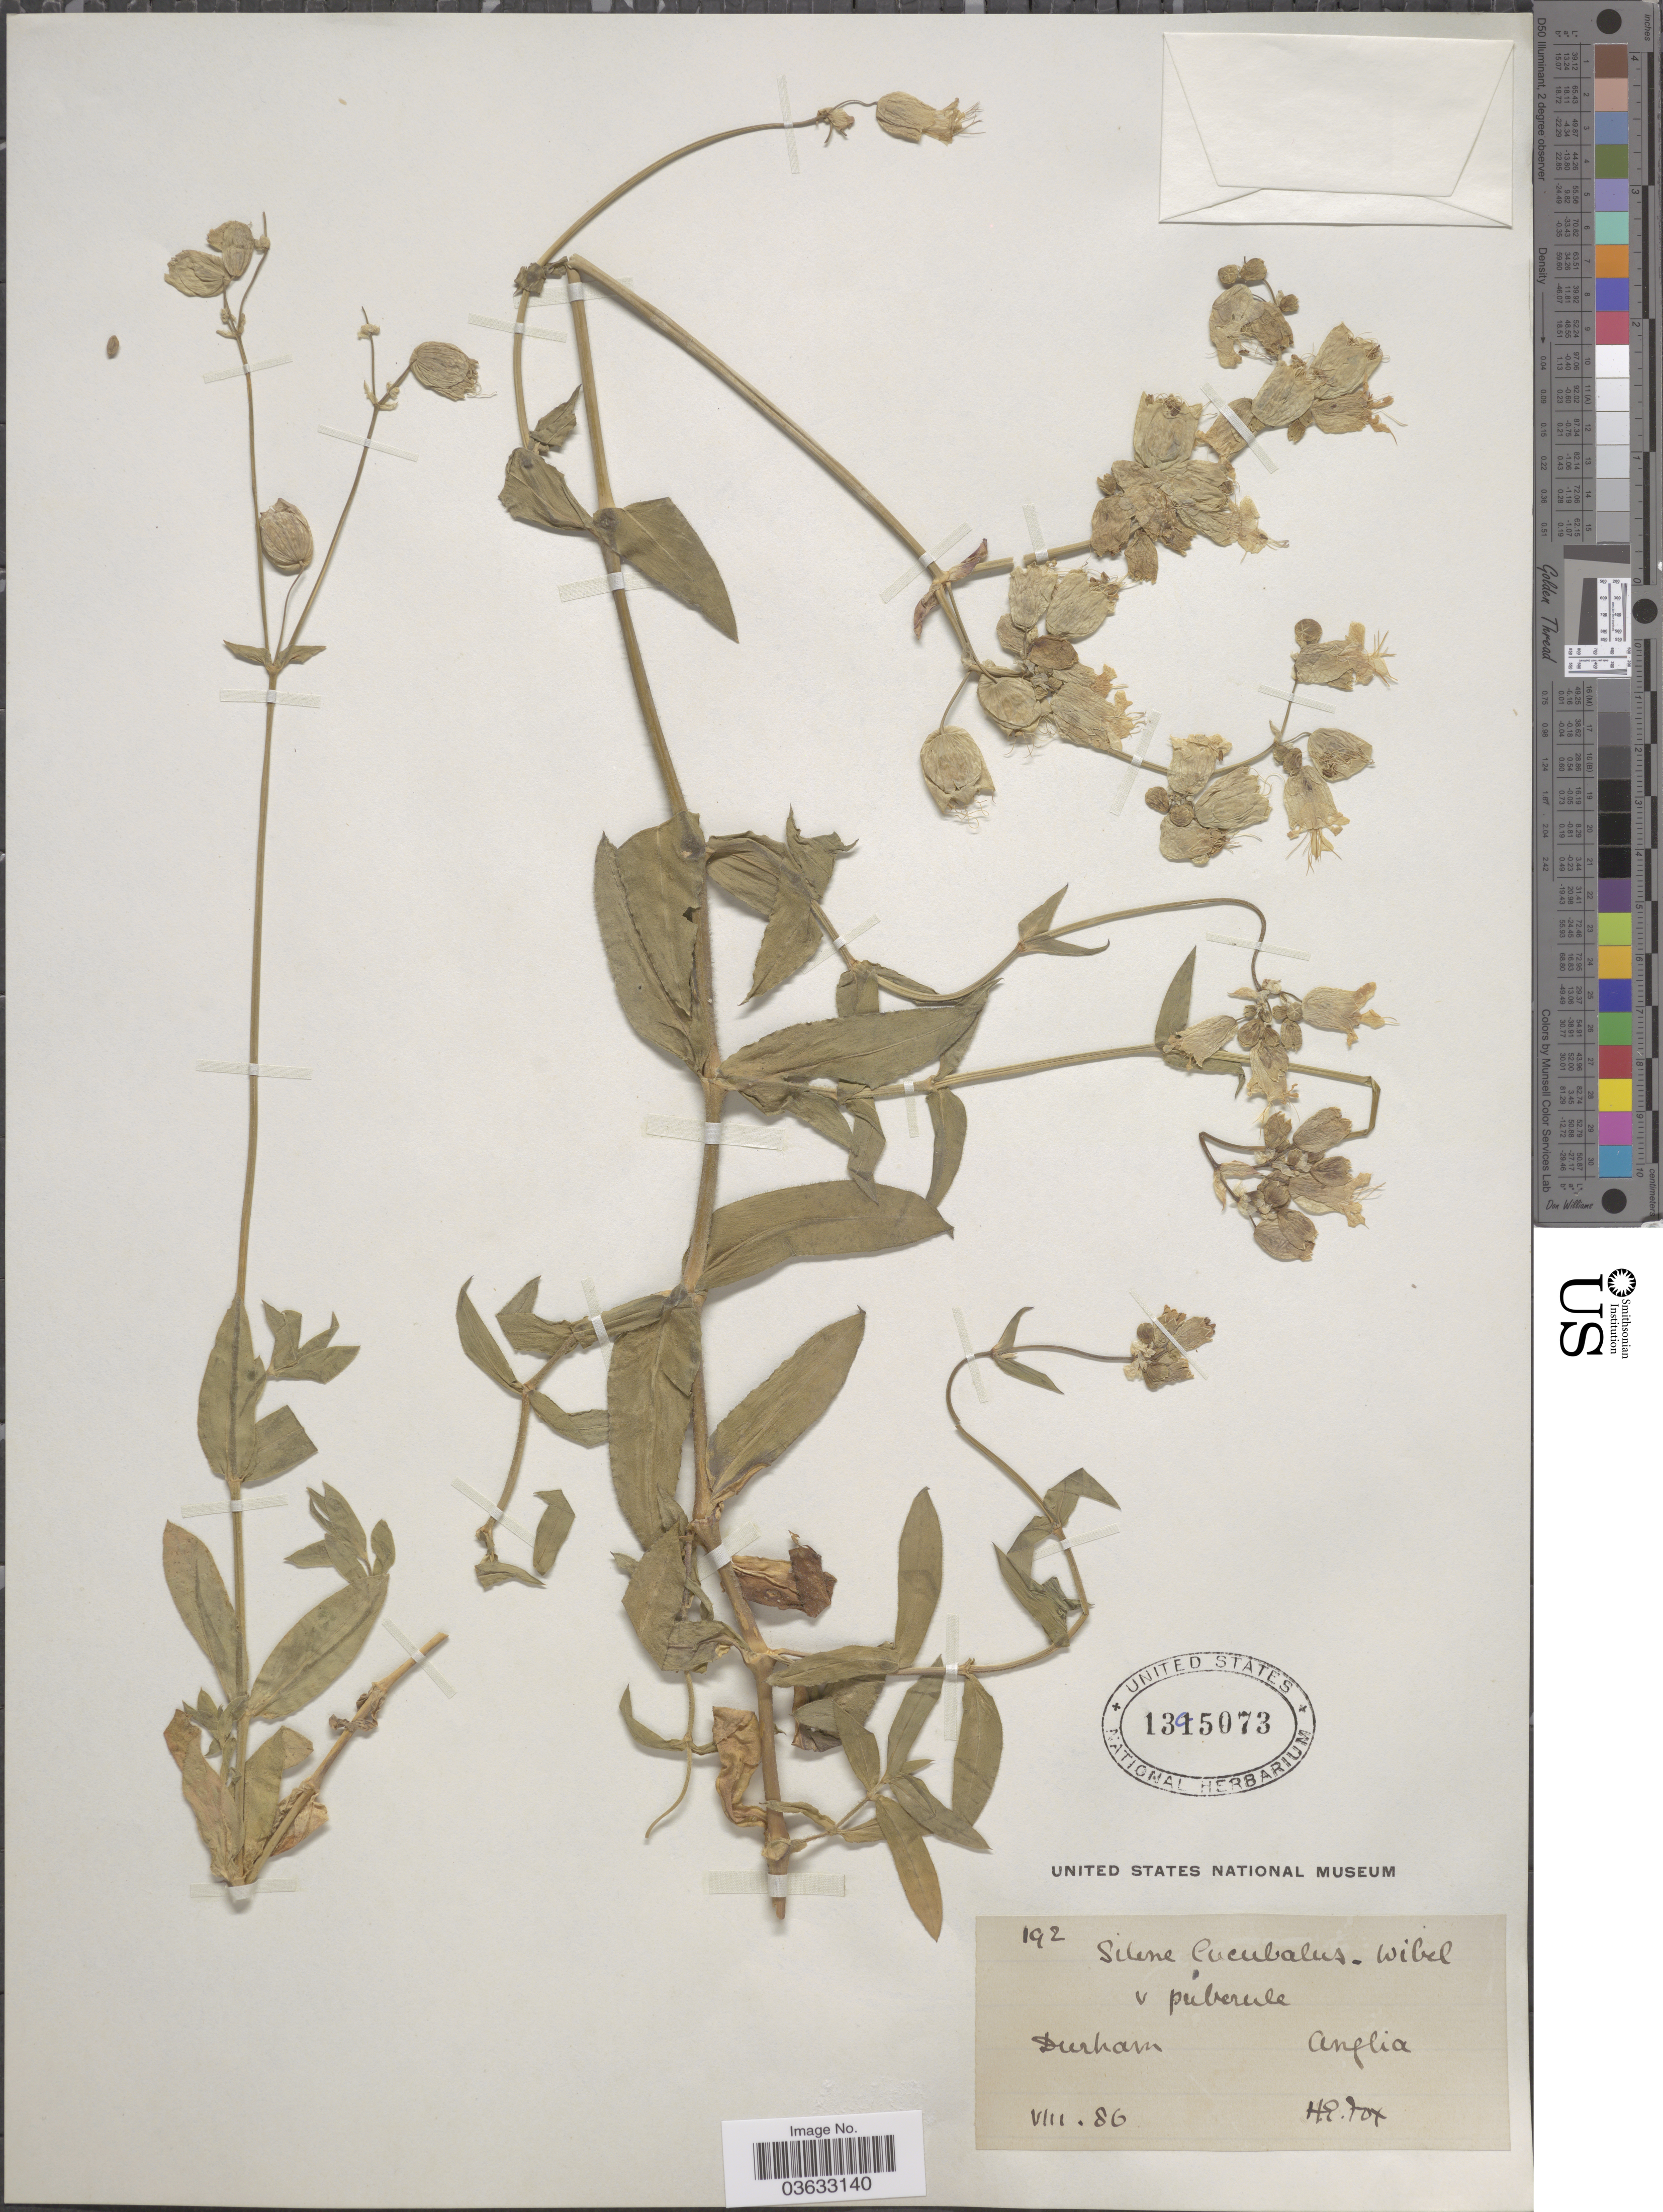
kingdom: Plantae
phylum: Tracheophyta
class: Magnoliopsida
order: Caryophyllales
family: Caryophyllaceae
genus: Silene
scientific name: Silene inflata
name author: Sm.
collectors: H. Fox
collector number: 192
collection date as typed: Transcribed d/m/y: /8/86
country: United Kingdom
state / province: England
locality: Durham. Anglia.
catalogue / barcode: US 1395073